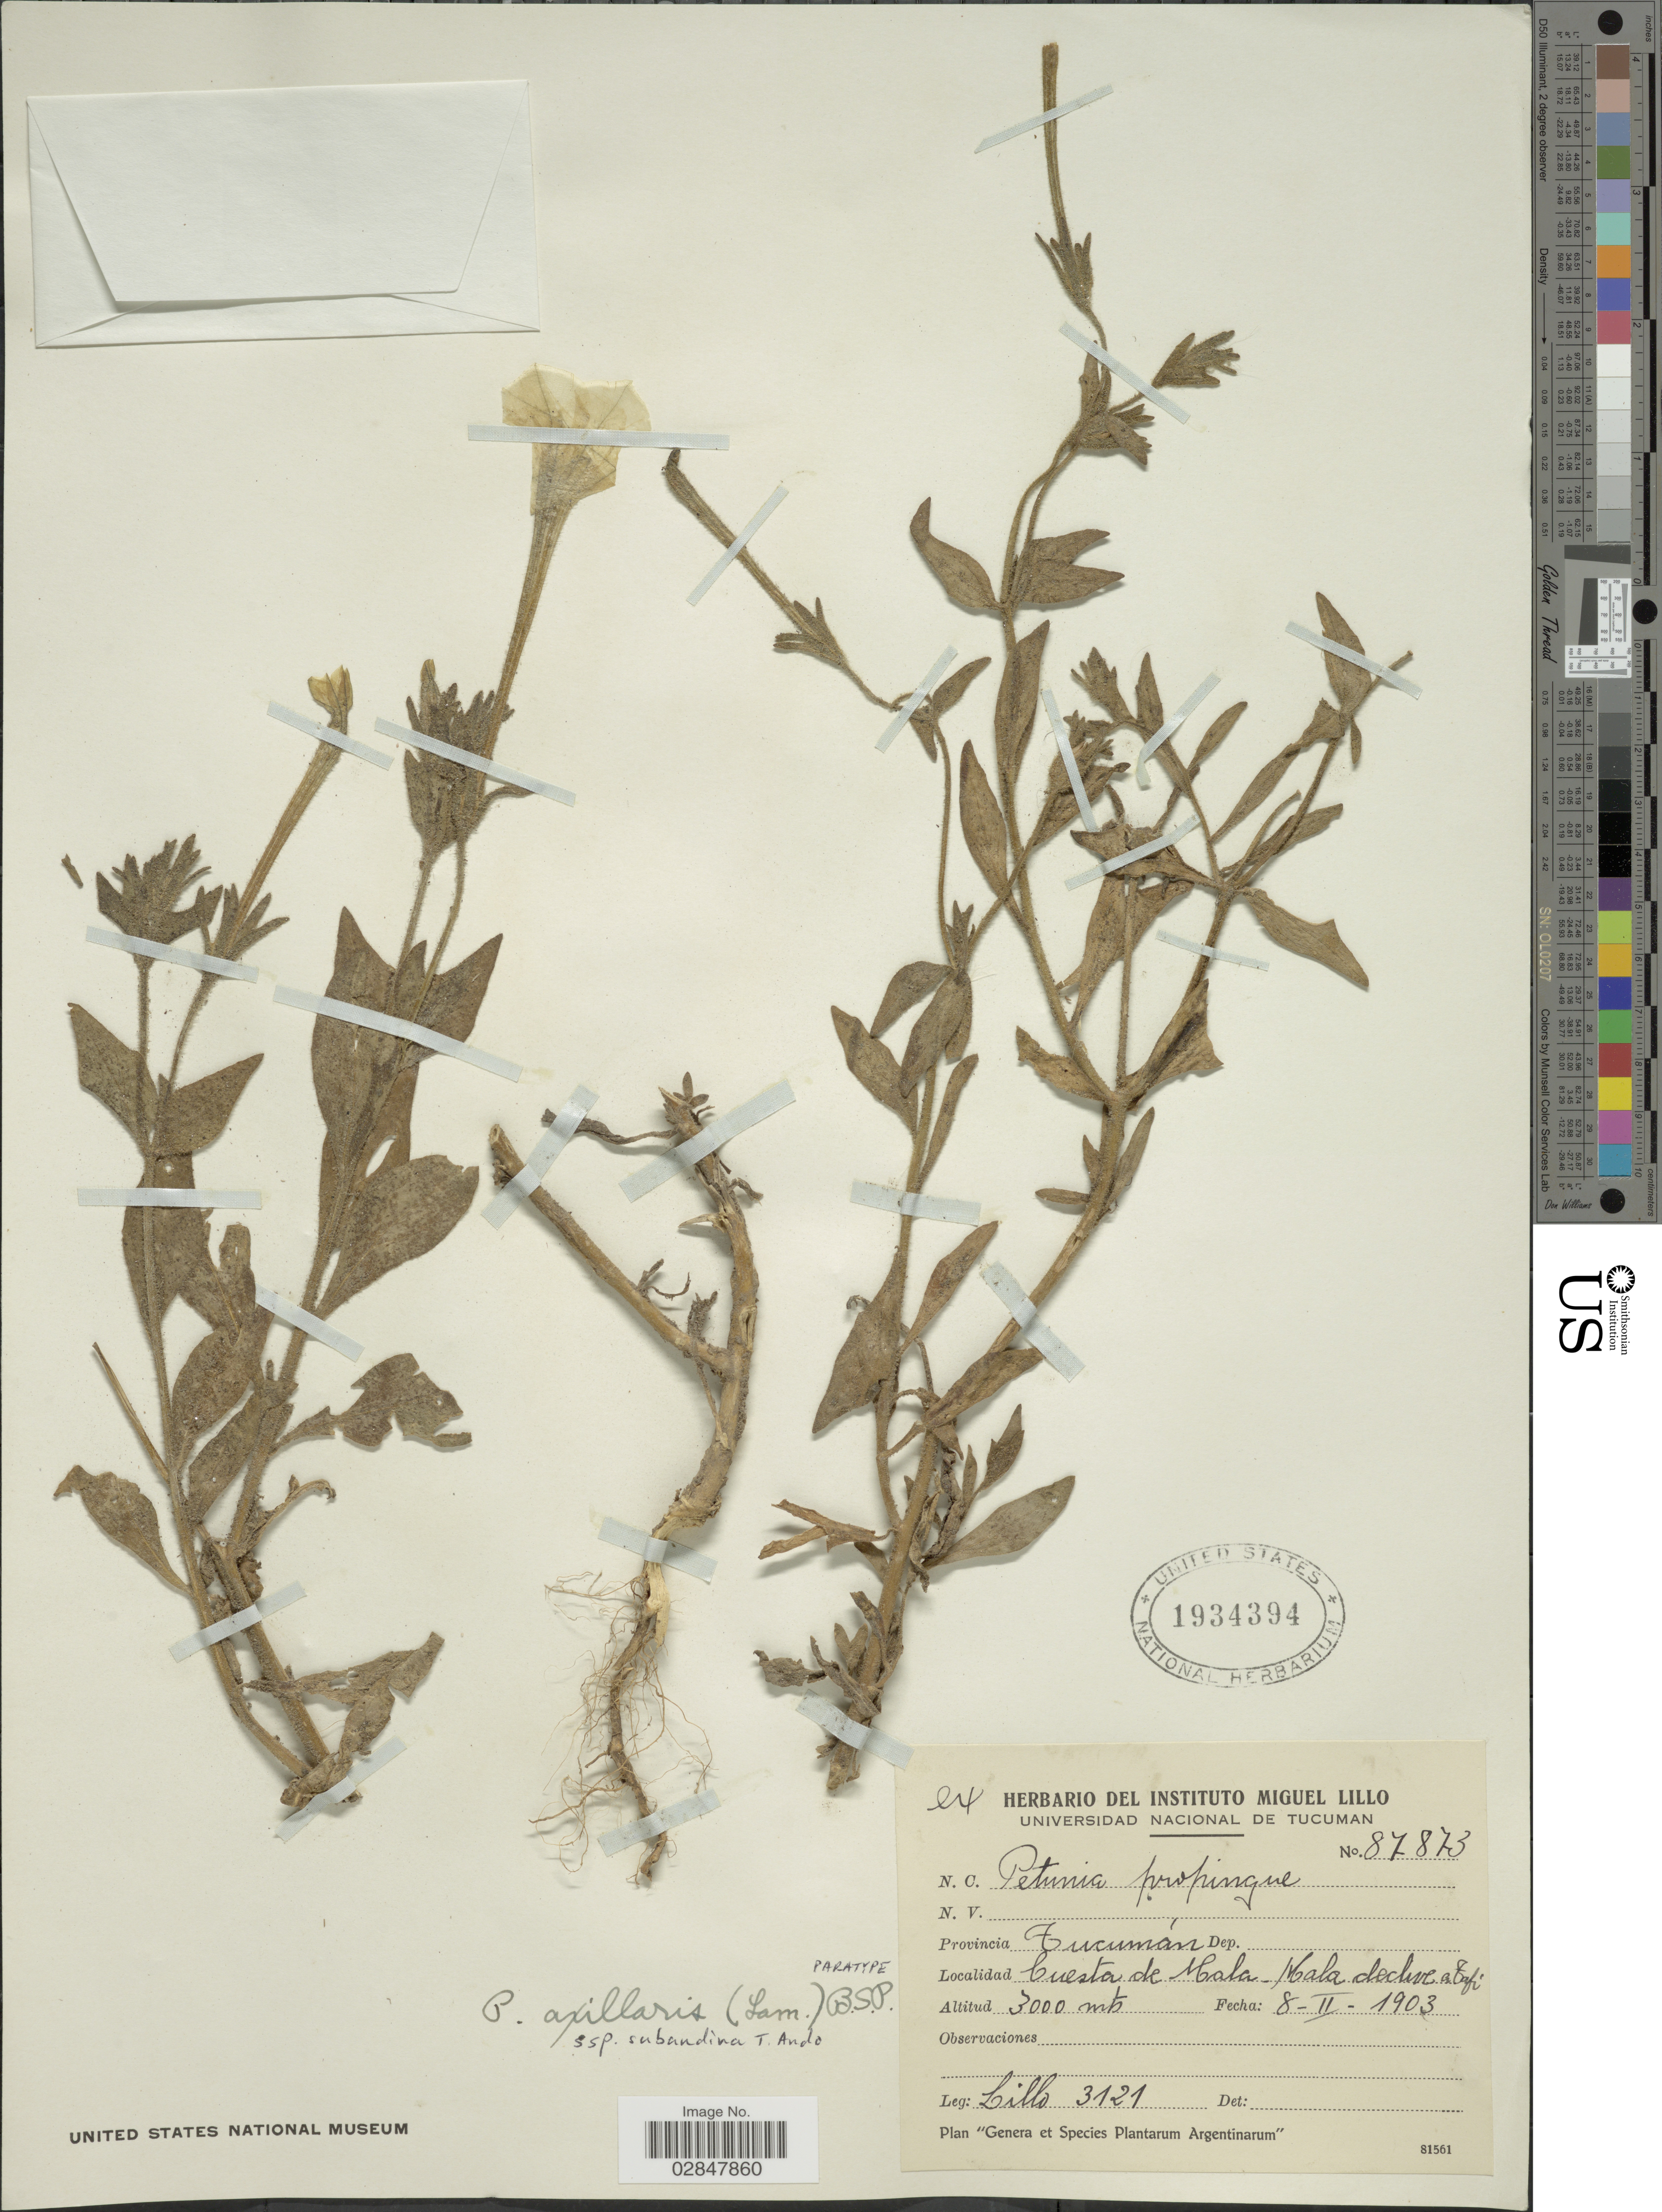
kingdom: Plantae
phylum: Tracheophyta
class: Magnoliopsida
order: Solanales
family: Solanaceae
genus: Petunia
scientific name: Petunia axillaris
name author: (Lam.) Britton, Stearns & Poggenb.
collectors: M. Lillo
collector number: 3121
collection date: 1903-02-08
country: Argentina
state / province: Tucuman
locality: Cuesta de Mala-Mala declive a Tafi.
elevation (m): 3000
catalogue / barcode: US 1934394